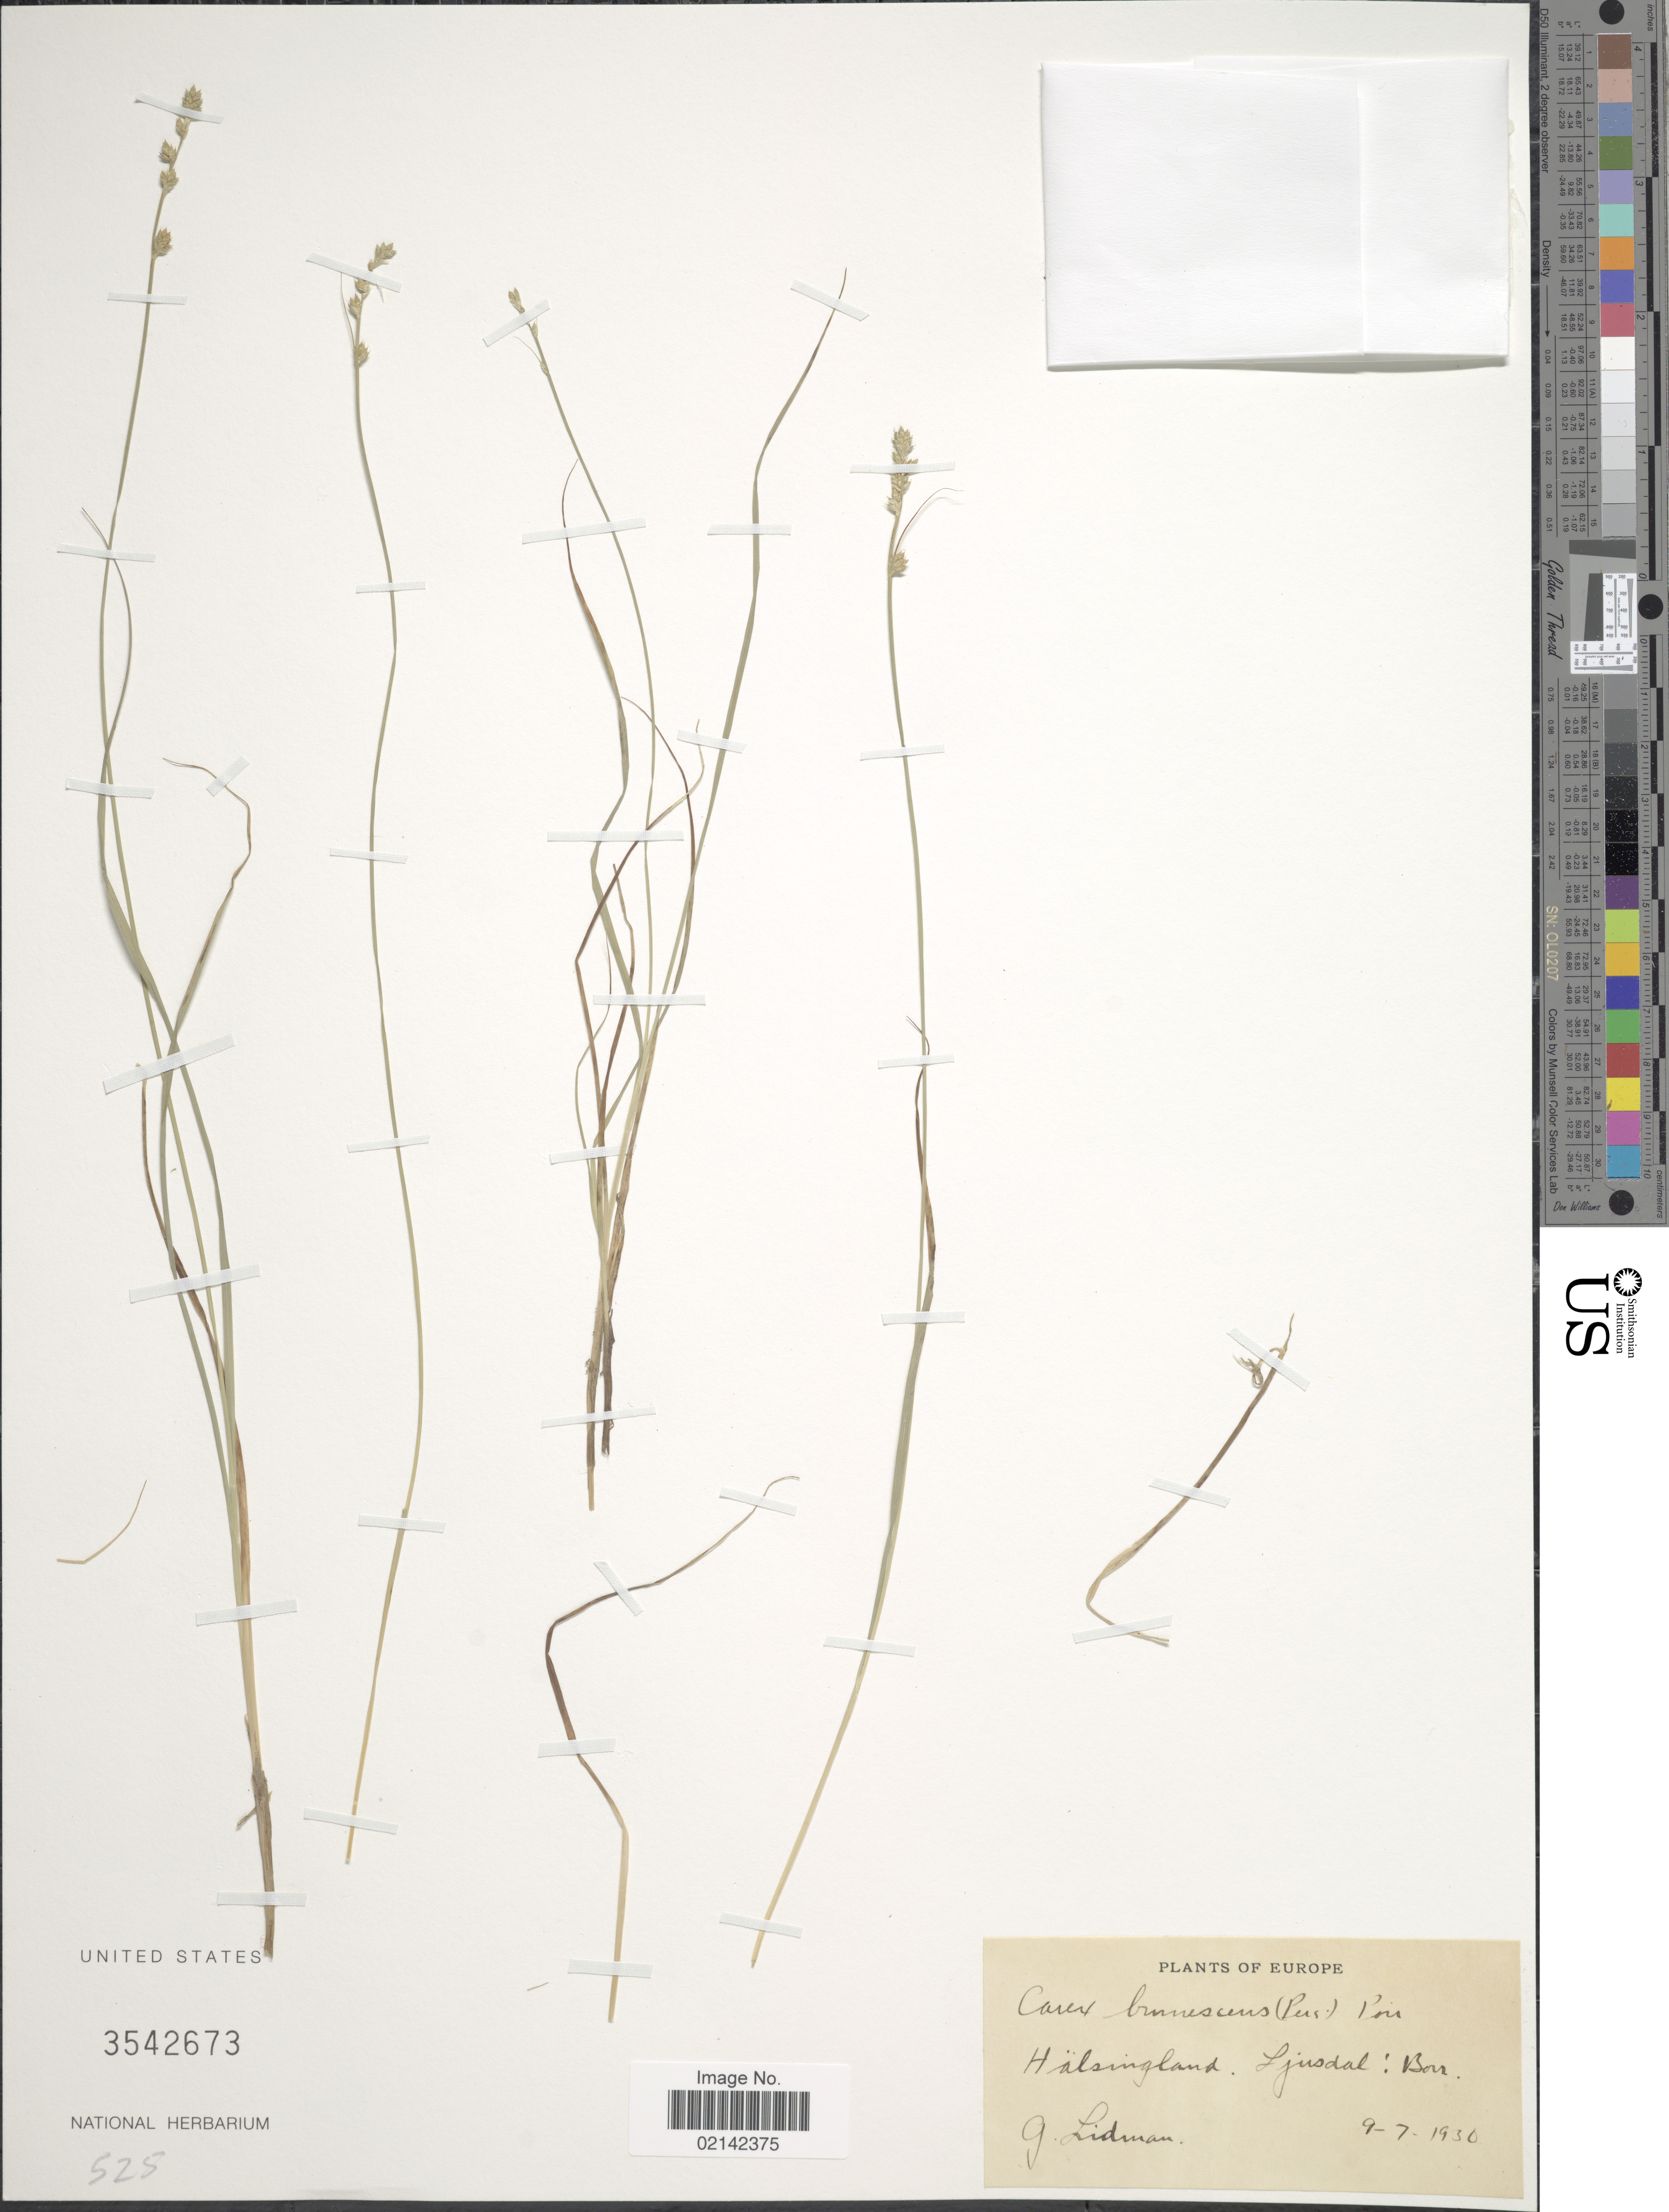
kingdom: Plantae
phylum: Tracheophyta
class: Liliopsida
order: Poales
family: Cyperaceae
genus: Carex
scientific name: Carex brunnescens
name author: (Pers.) Poir.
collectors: G. Lidman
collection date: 1930-07-09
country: Sweden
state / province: Gävleborg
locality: Europe. Hälsingland. Ljusdal: Bois.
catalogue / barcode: US 3542673